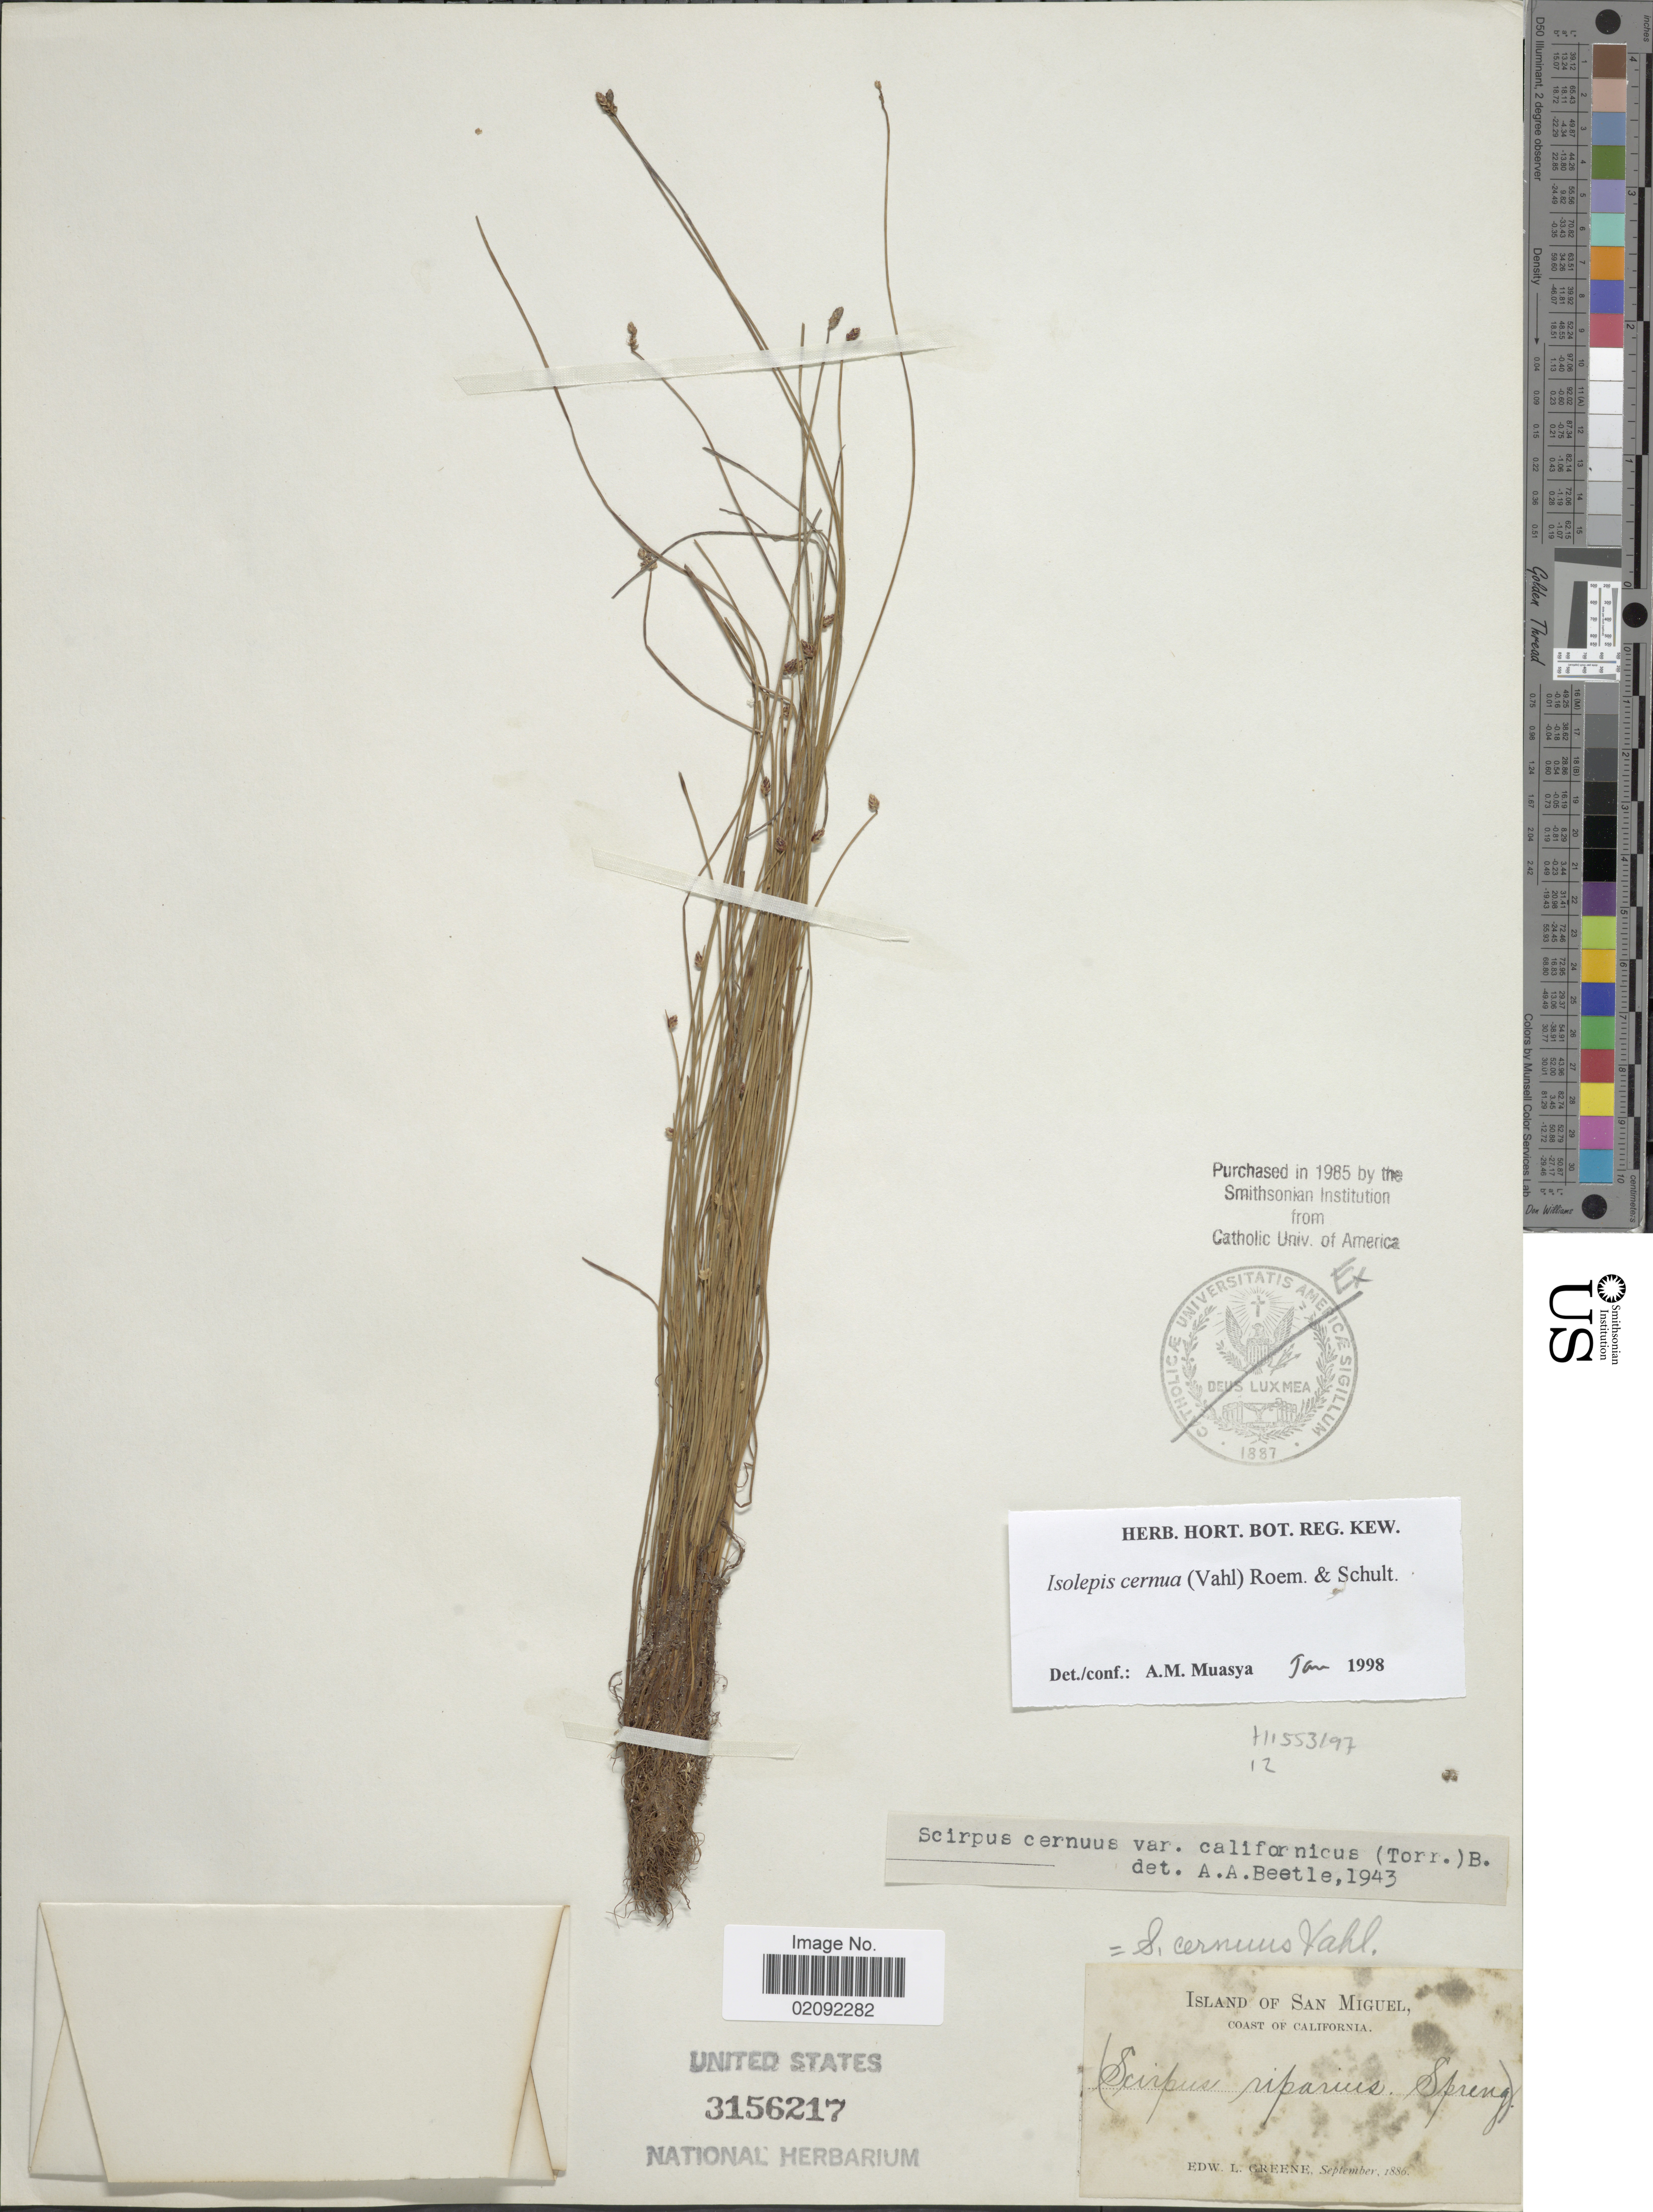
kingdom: Plantae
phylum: Tracheophyta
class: Liliopsida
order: Poales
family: Cyperaceae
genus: Isolepis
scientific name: Isolepis cernua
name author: (Vahl) Roem. & Schult.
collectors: E. L. Greene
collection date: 1886-09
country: United States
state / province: California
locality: Island of San Miguel, Coast of Califonia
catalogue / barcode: US 3156217